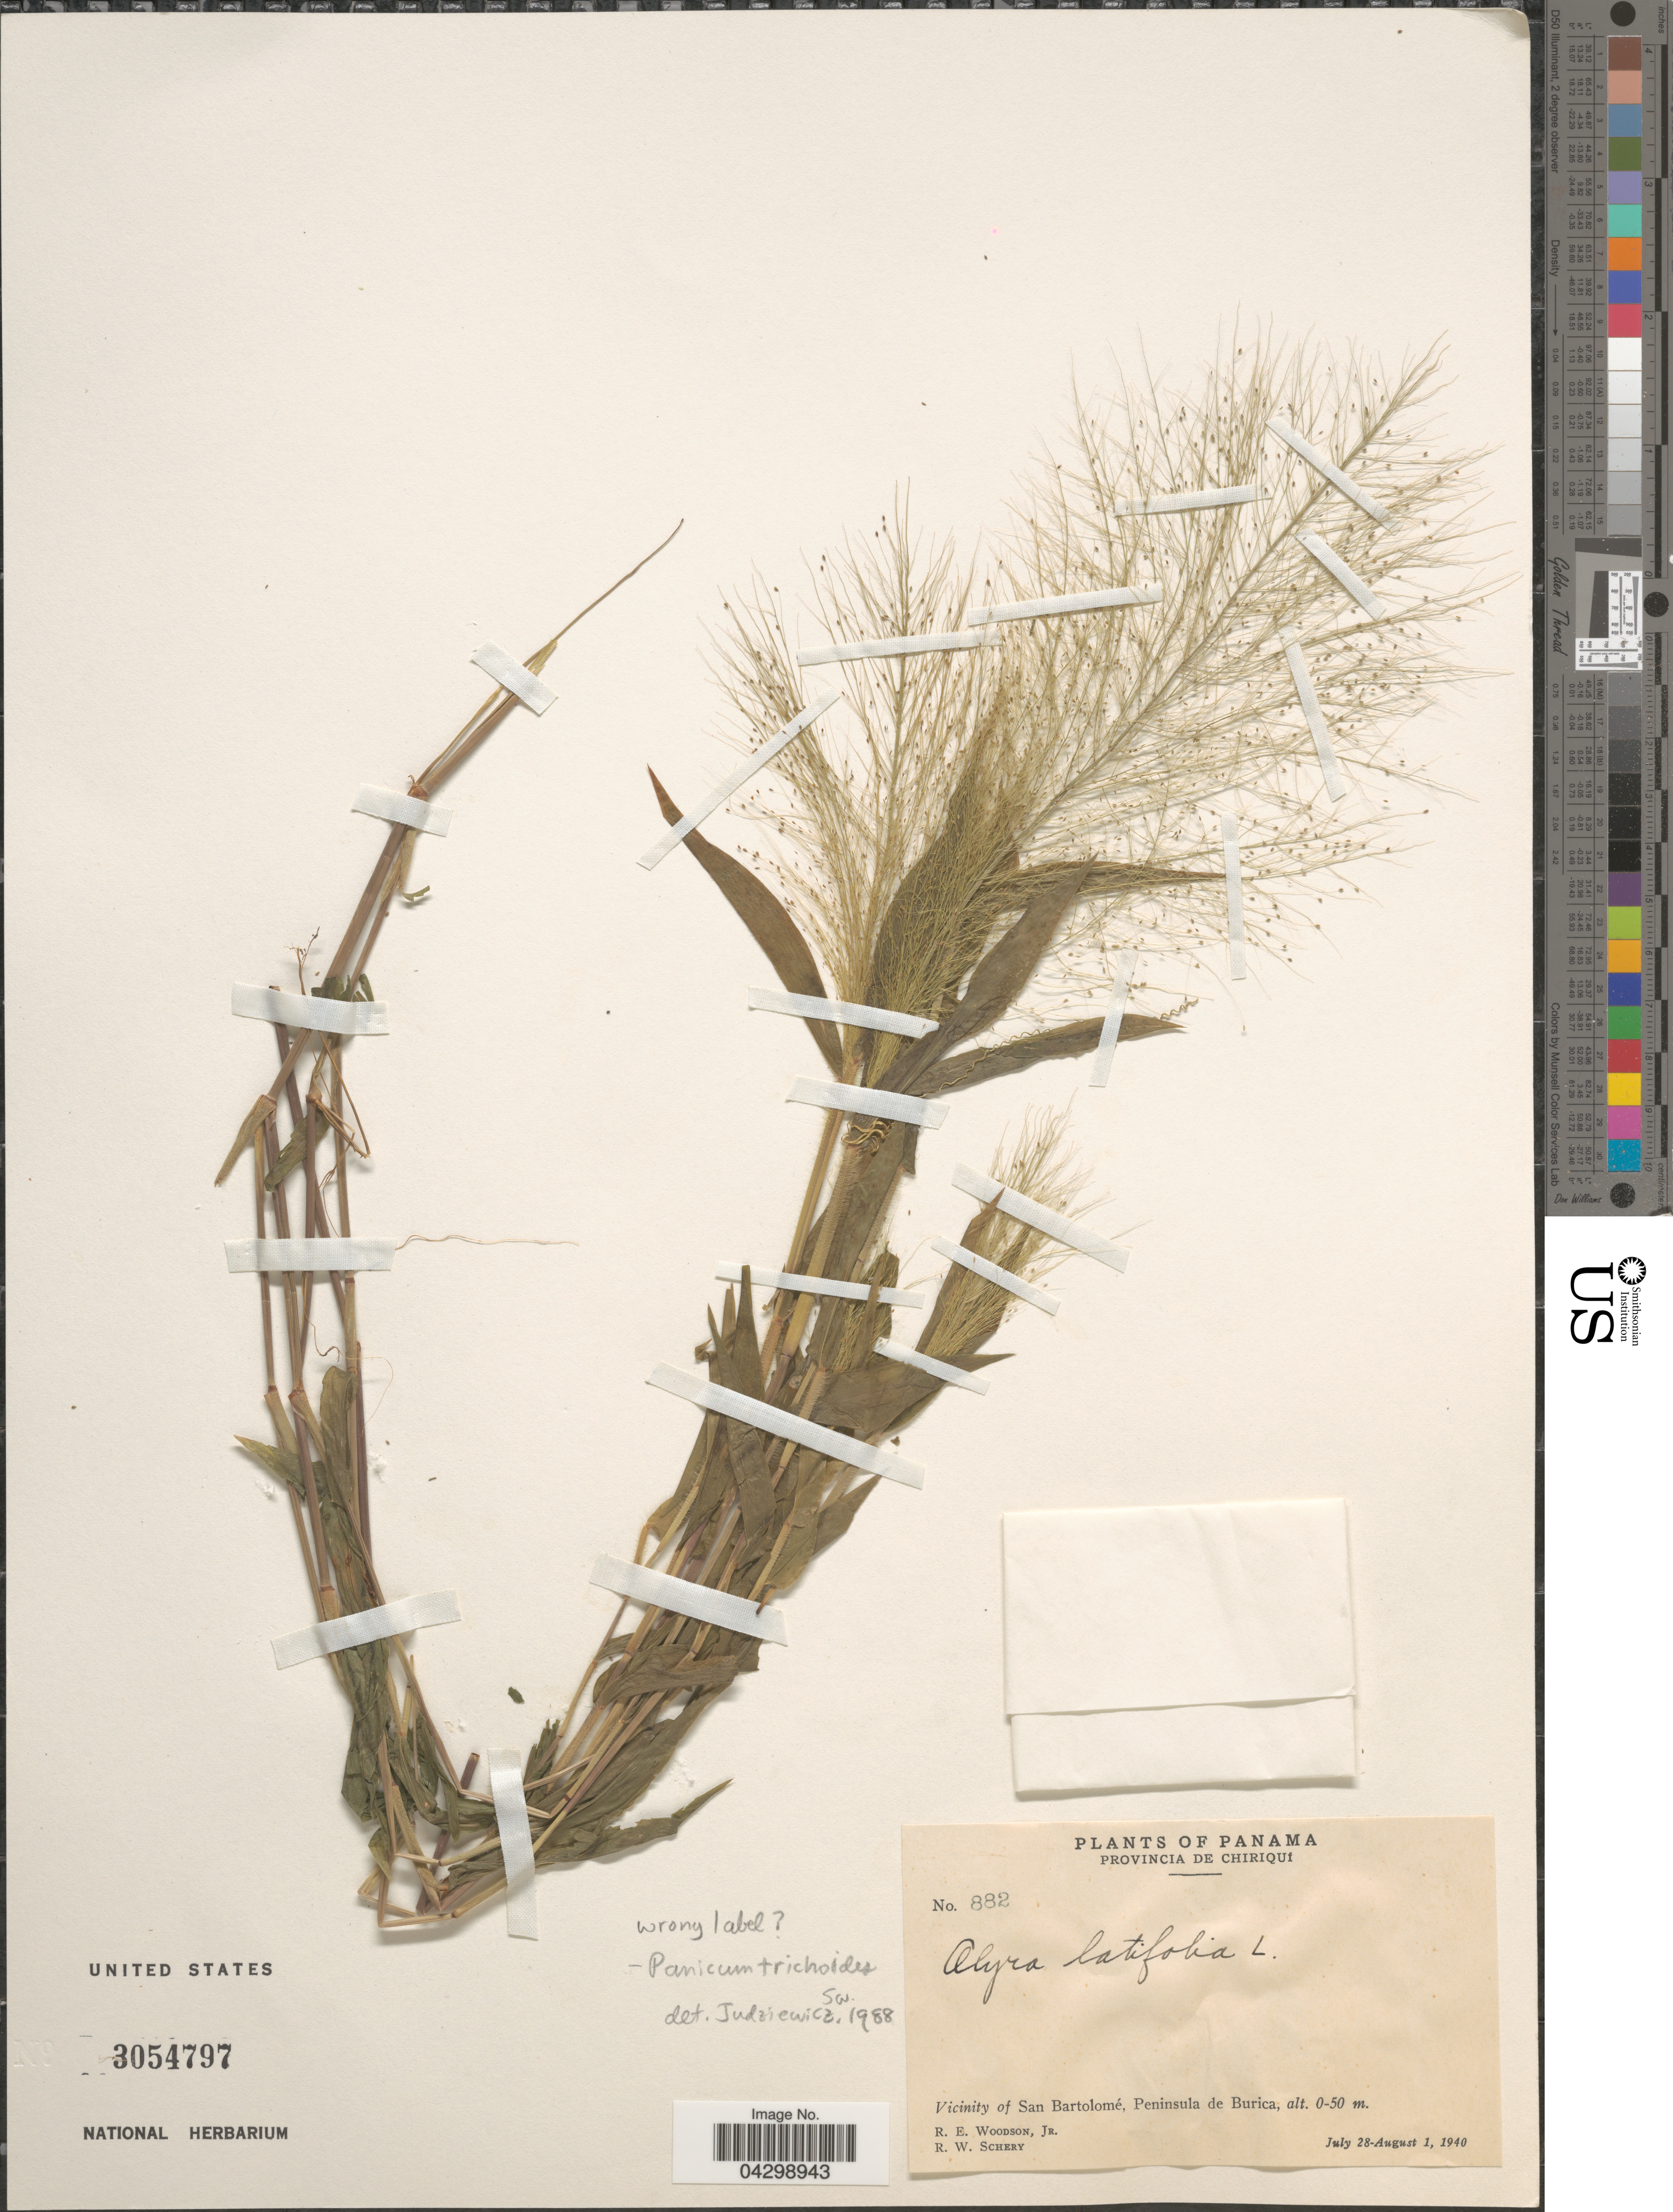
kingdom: Plantae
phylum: Tracheophyta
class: Liliopsida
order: Poales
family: Poaceae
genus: Panicum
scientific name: Panicum trichoides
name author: Sw.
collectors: R. E. Woodson & R. W. Schery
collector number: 882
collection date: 1940-07-28/1940-08-01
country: Panama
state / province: Chiriqui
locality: Vicinity of San Bartolomé, Peninsula de Burica.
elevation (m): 0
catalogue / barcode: US 3054797